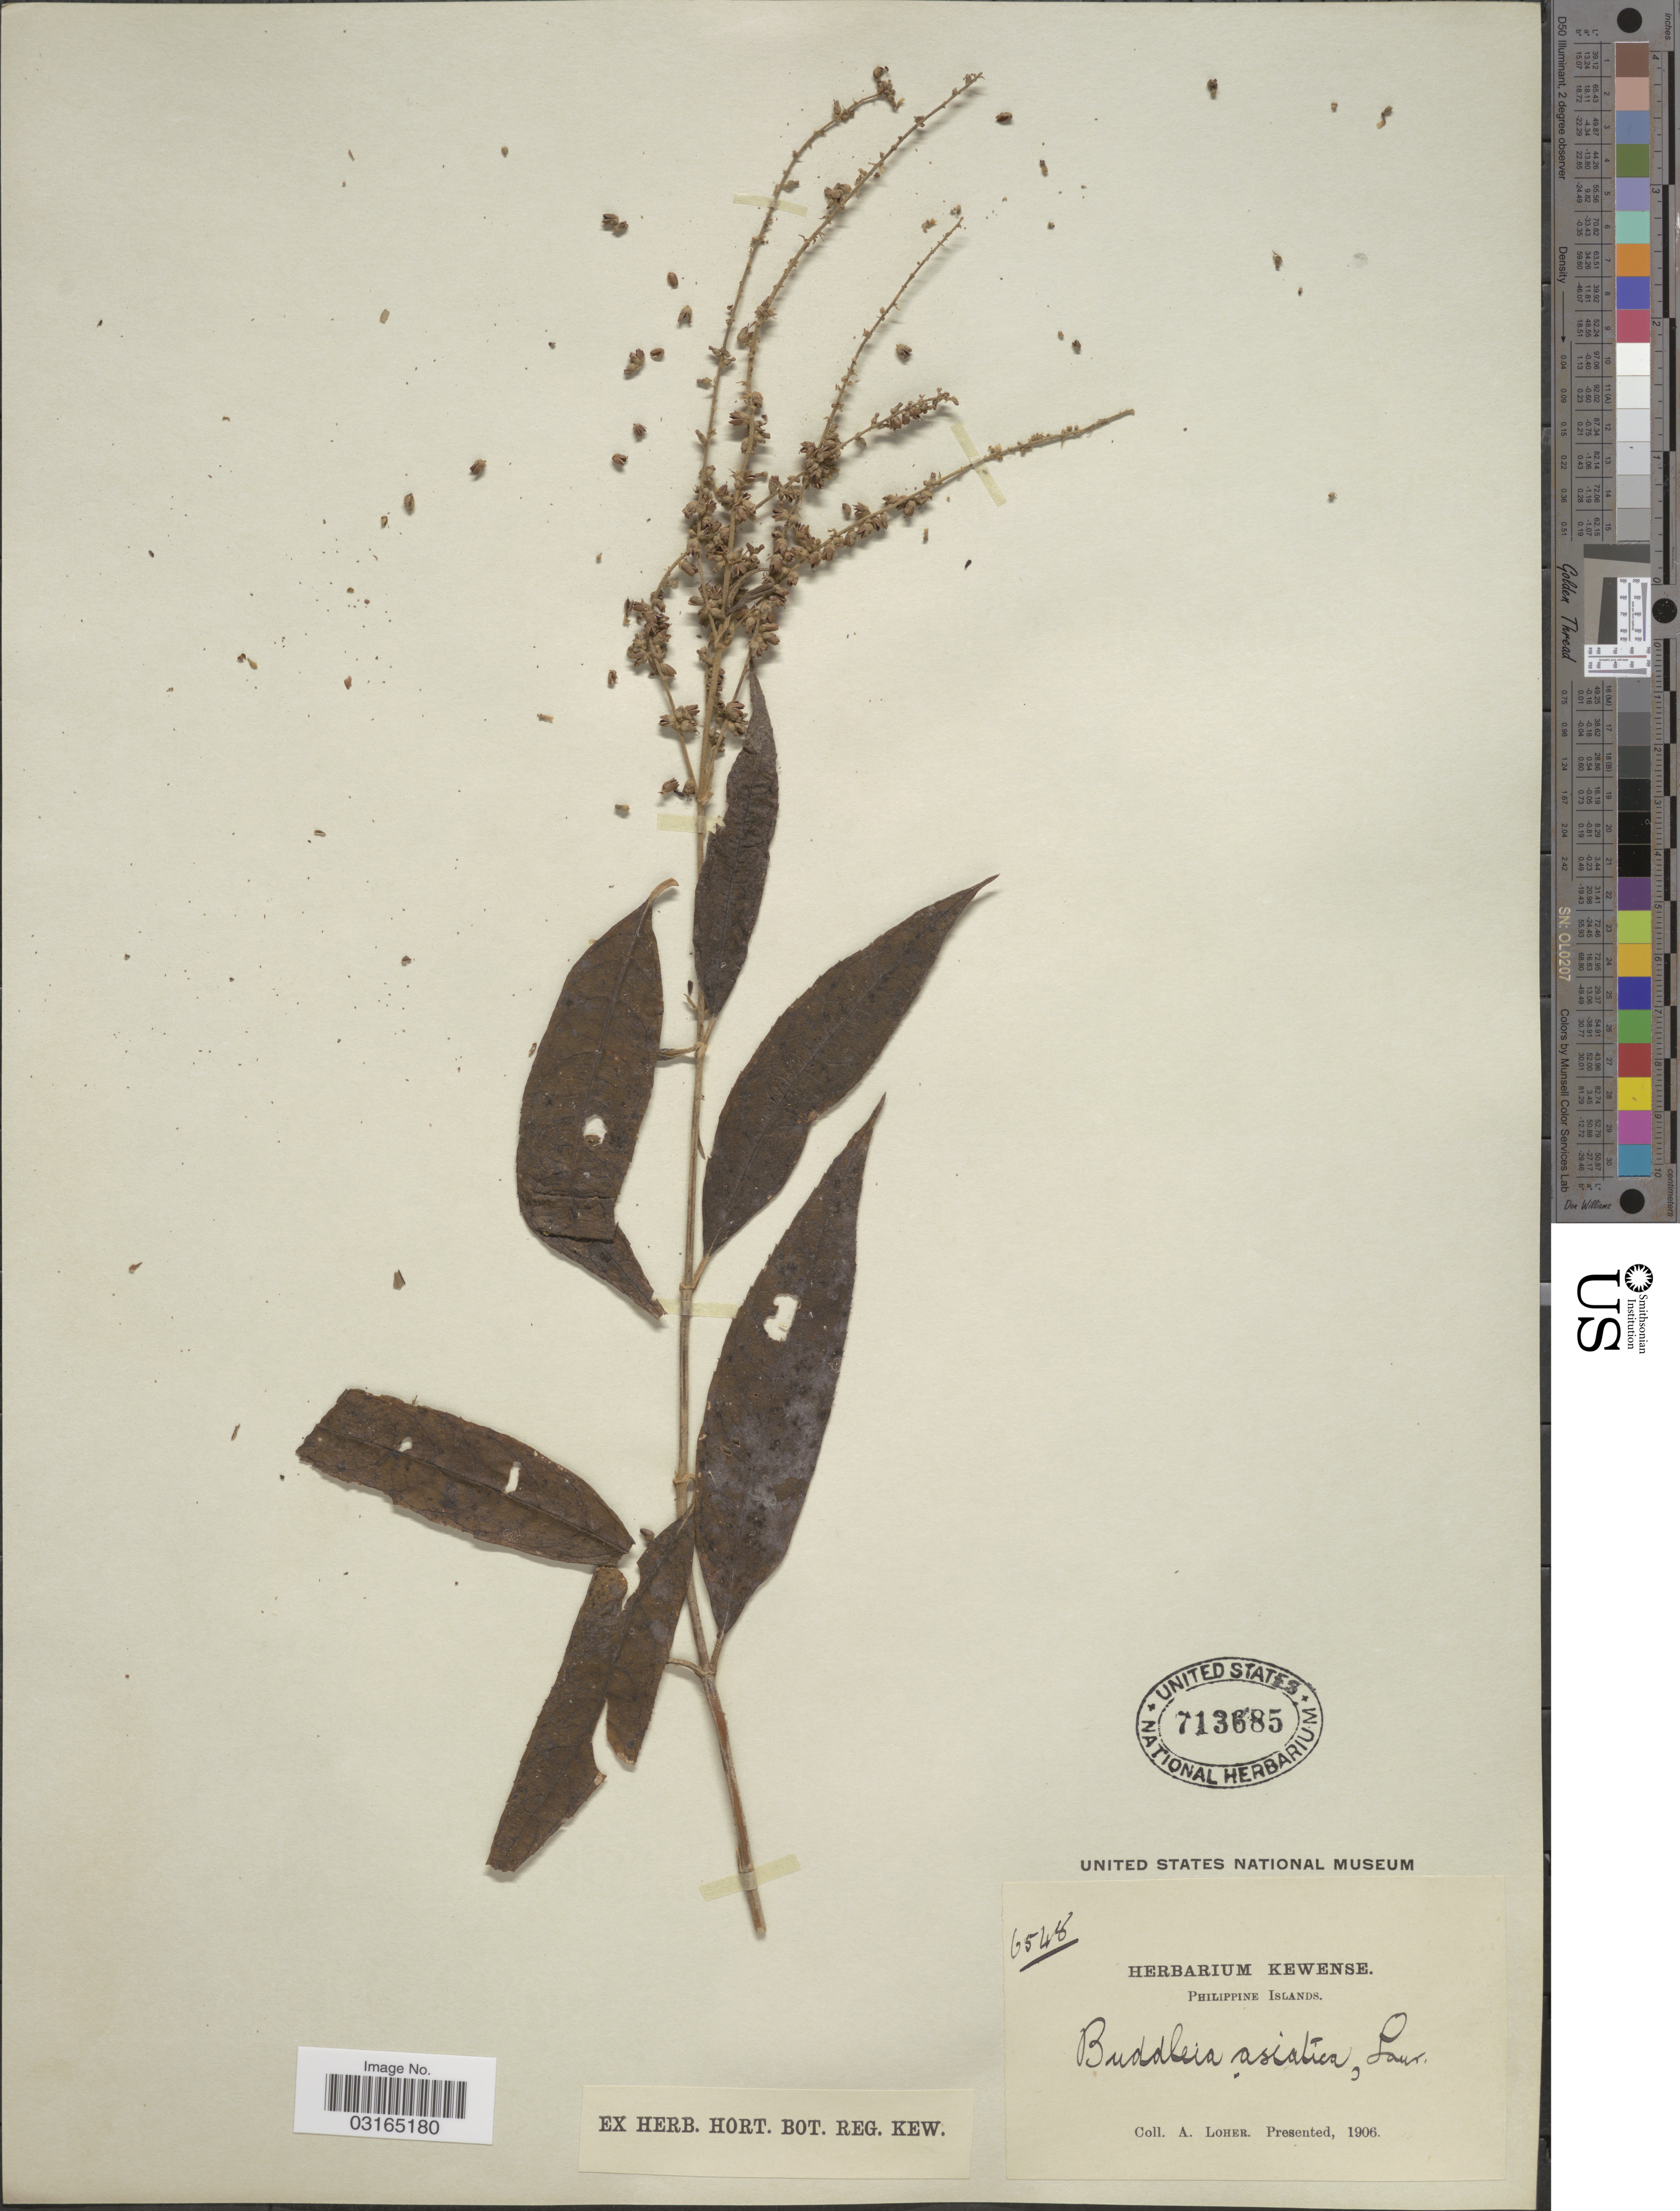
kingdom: Plantae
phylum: Tracheophyta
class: Magnoliopsida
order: Lamiales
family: Scrophulariaceae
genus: Buddleja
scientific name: Buddleja asiatica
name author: Lour.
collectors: A. Loher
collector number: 6548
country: Philippines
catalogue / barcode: US 713685